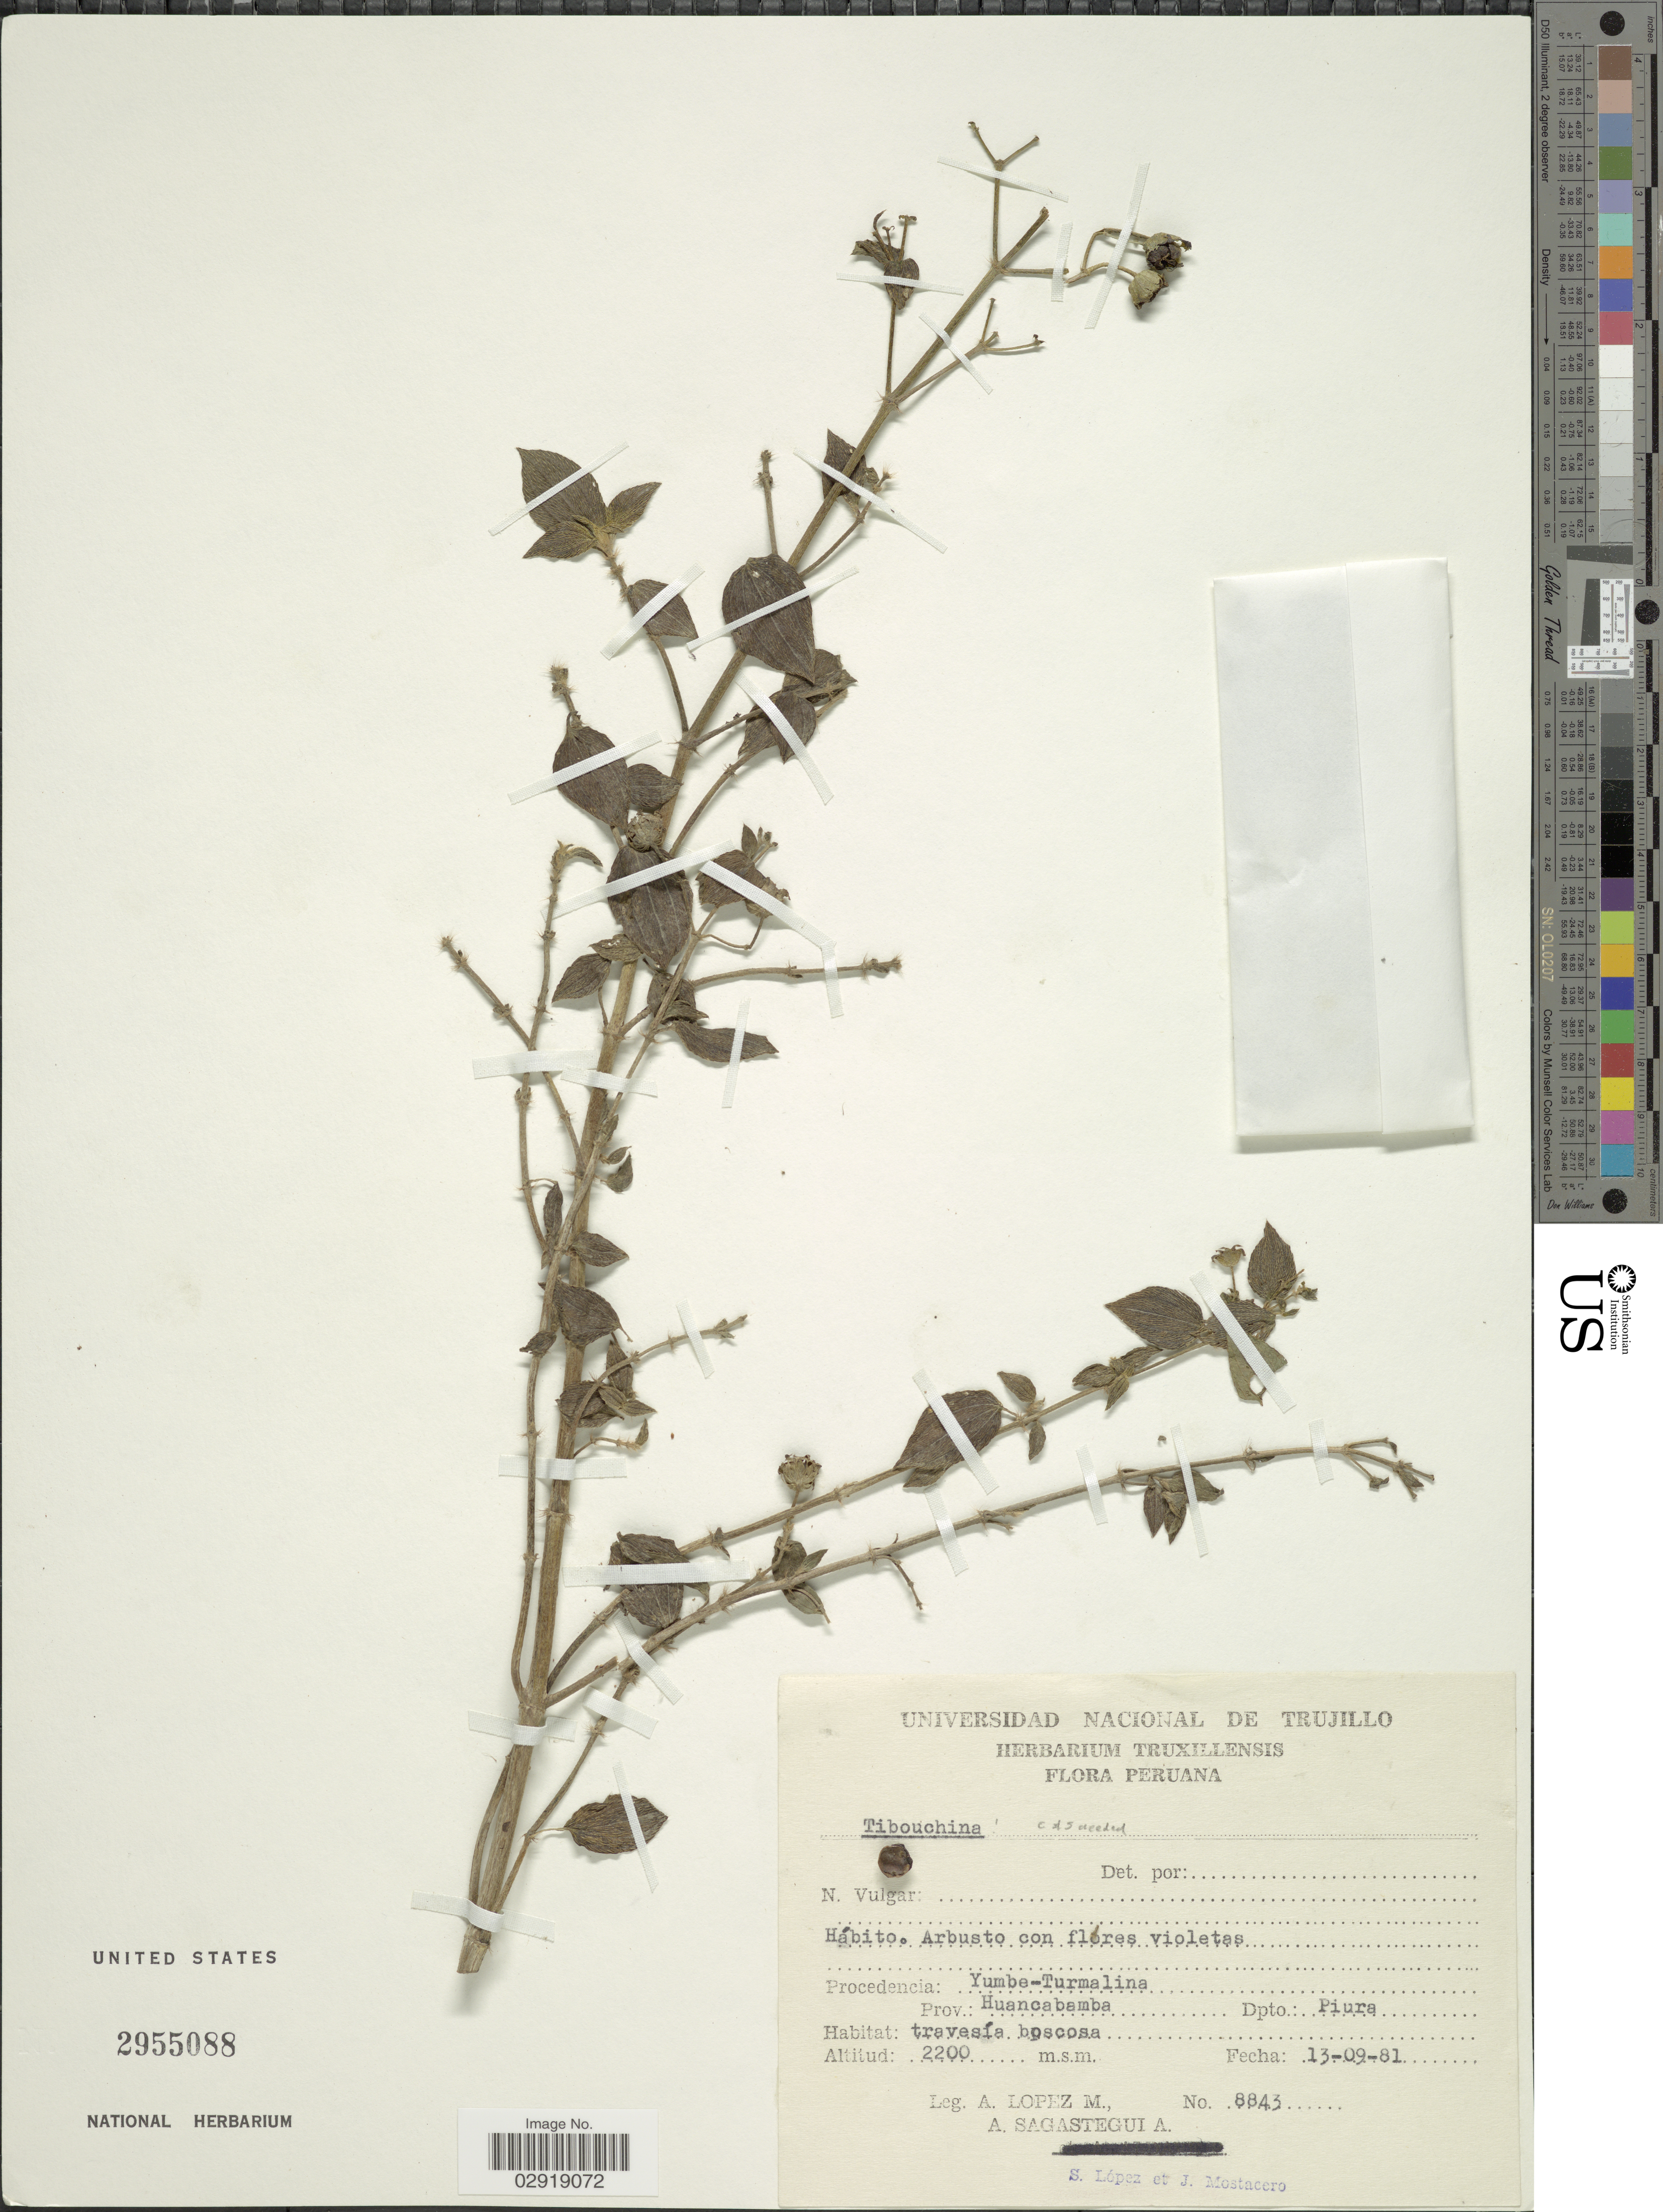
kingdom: Plantae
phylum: Tracheophyta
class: Magnoliopsida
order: Myrtales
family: Melastomataceae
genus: Chaetogastra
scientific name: Chaetogastra sp.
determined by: Michelangeli, F. A.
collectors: A. López M. & A. Sagástegui A.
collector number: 8843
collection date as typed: Transcribed d/m/y: 13/9/81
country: Peru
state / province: Piura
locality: Yumbe-Turmalina. Prov. Huancabamba. Dpto: Piura. Travesía boscosa.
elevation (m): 2200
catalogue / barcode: US 2955088